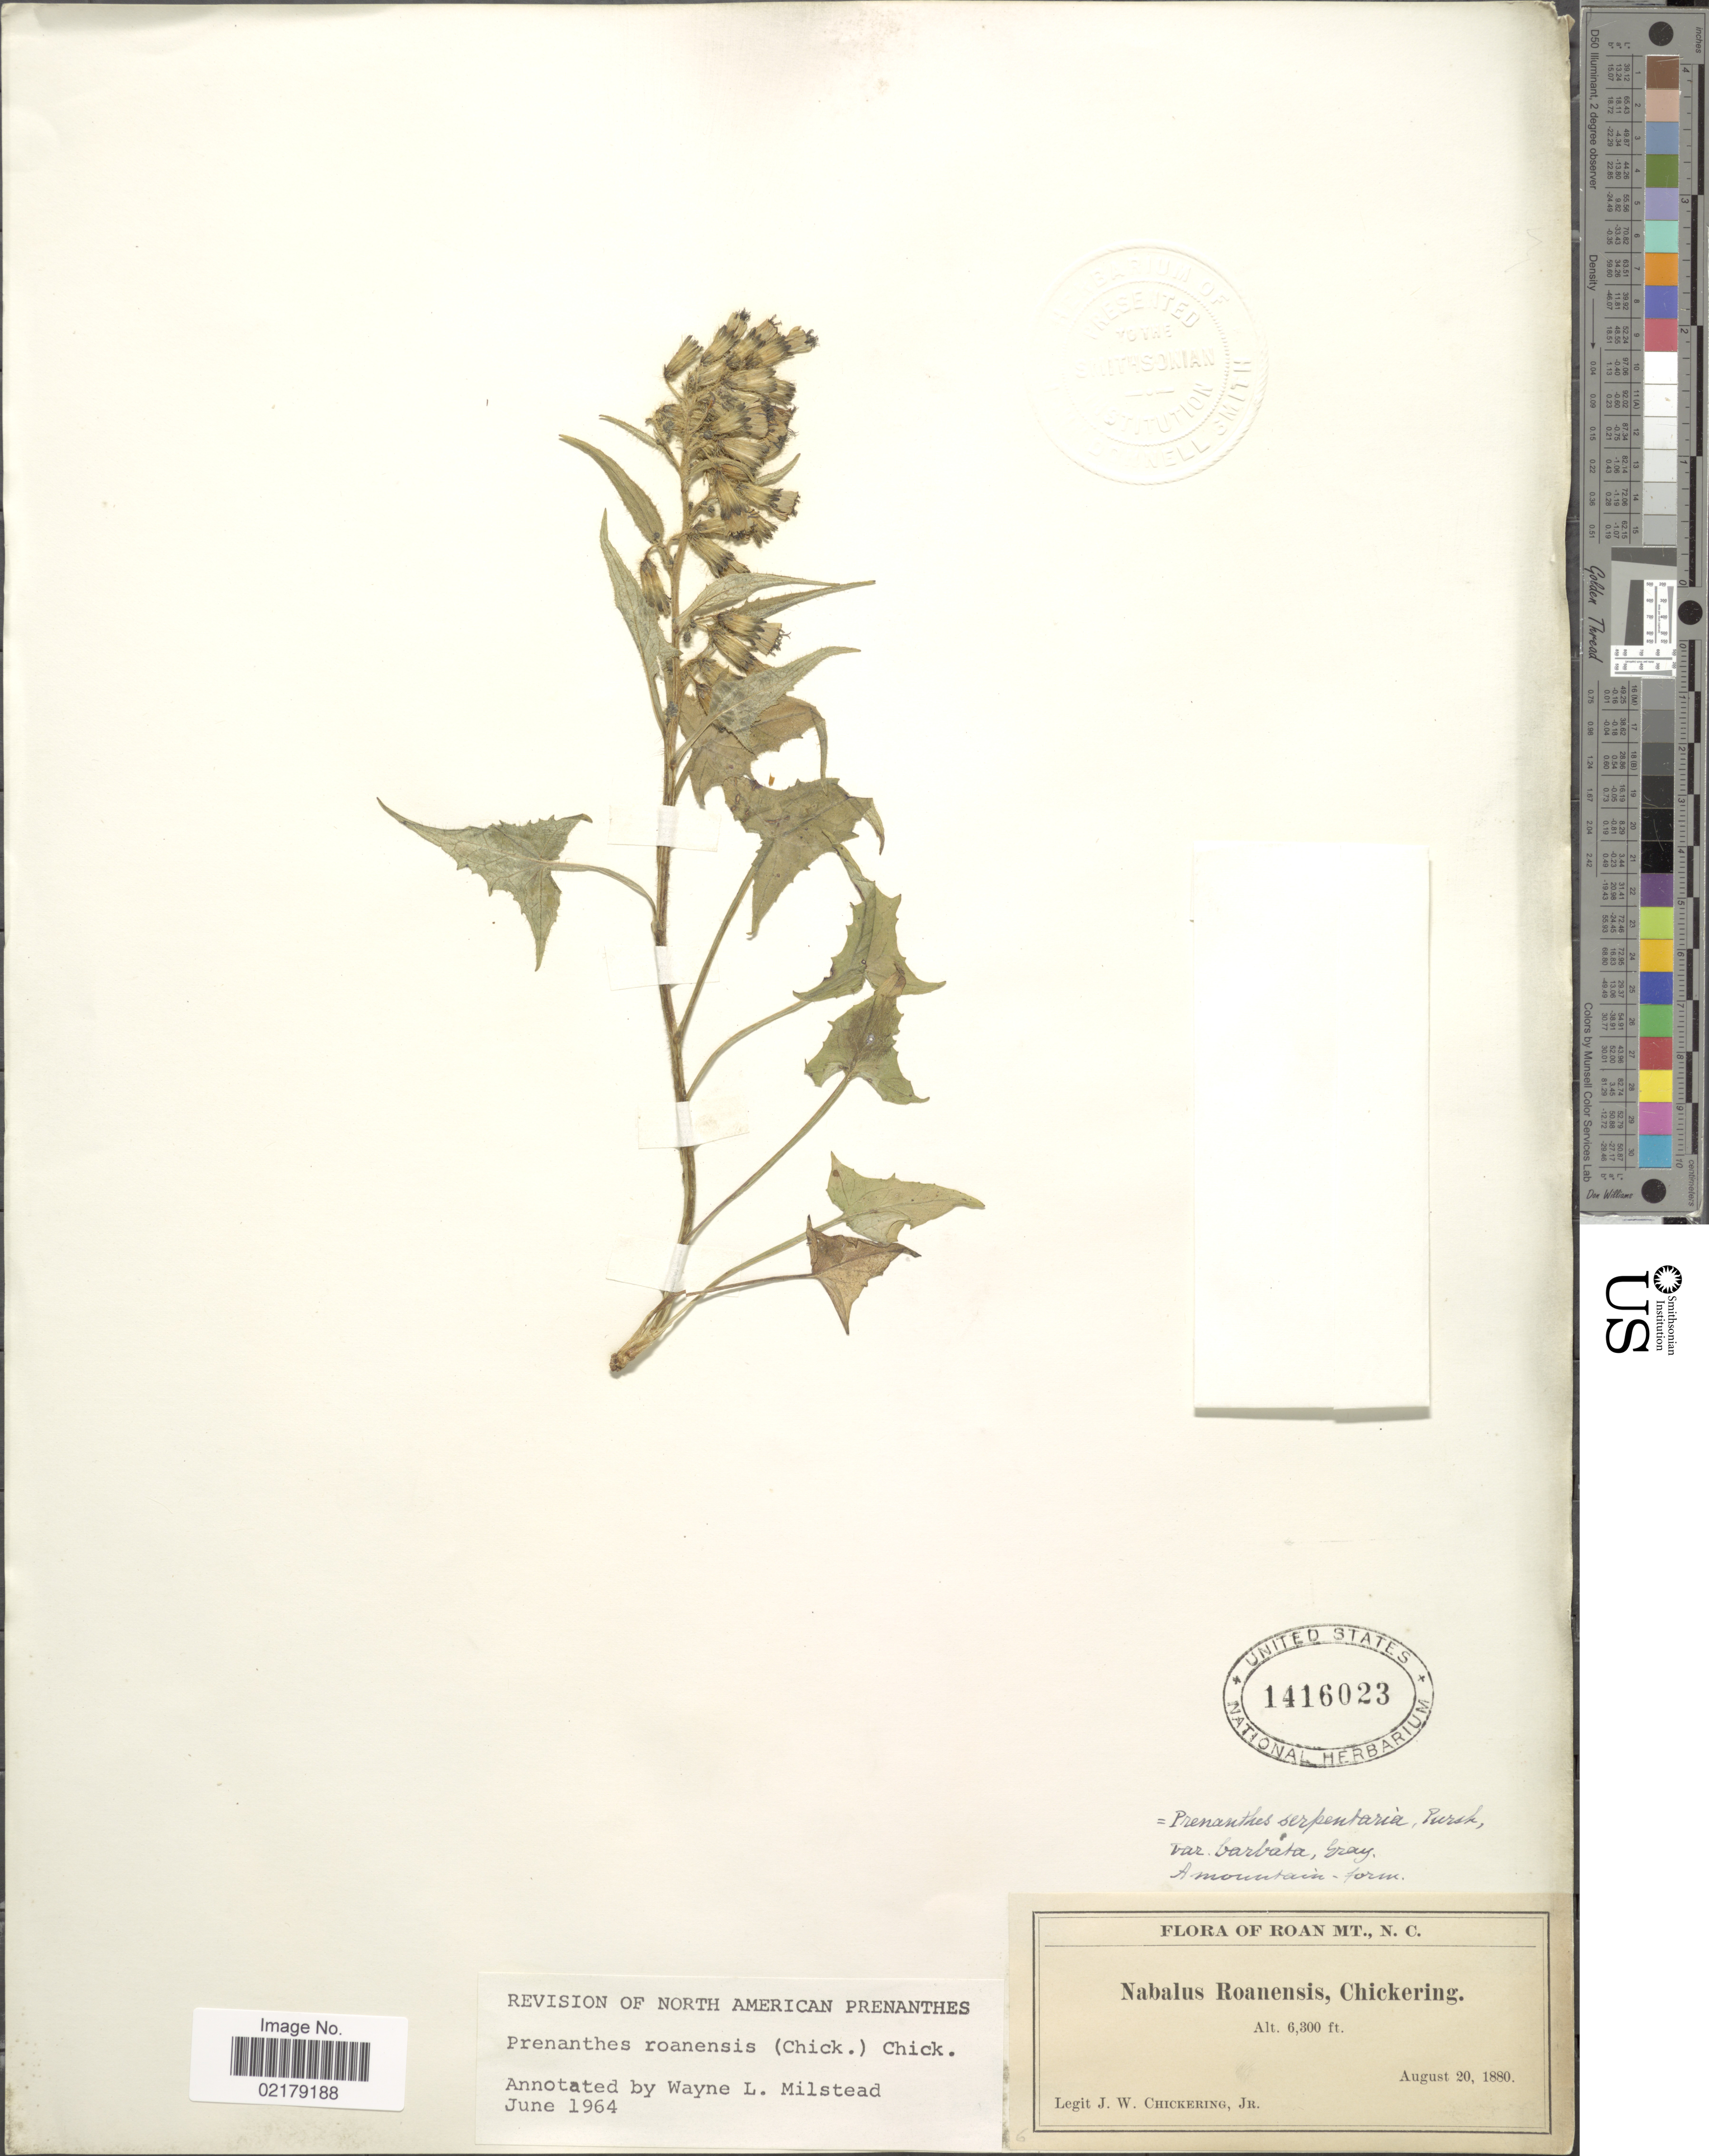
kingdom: Plantae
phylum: Tracheophyta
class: Magnoliopsida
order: Asterales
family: Asteraceae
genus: Nabalus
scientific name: Nabalus roanensis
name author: Chickering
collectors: J. W. Chickering Jr.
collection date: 1880-08-20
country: United States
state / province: North Carolina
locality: Roan Mt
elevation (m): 1920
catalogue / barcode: US 1416023